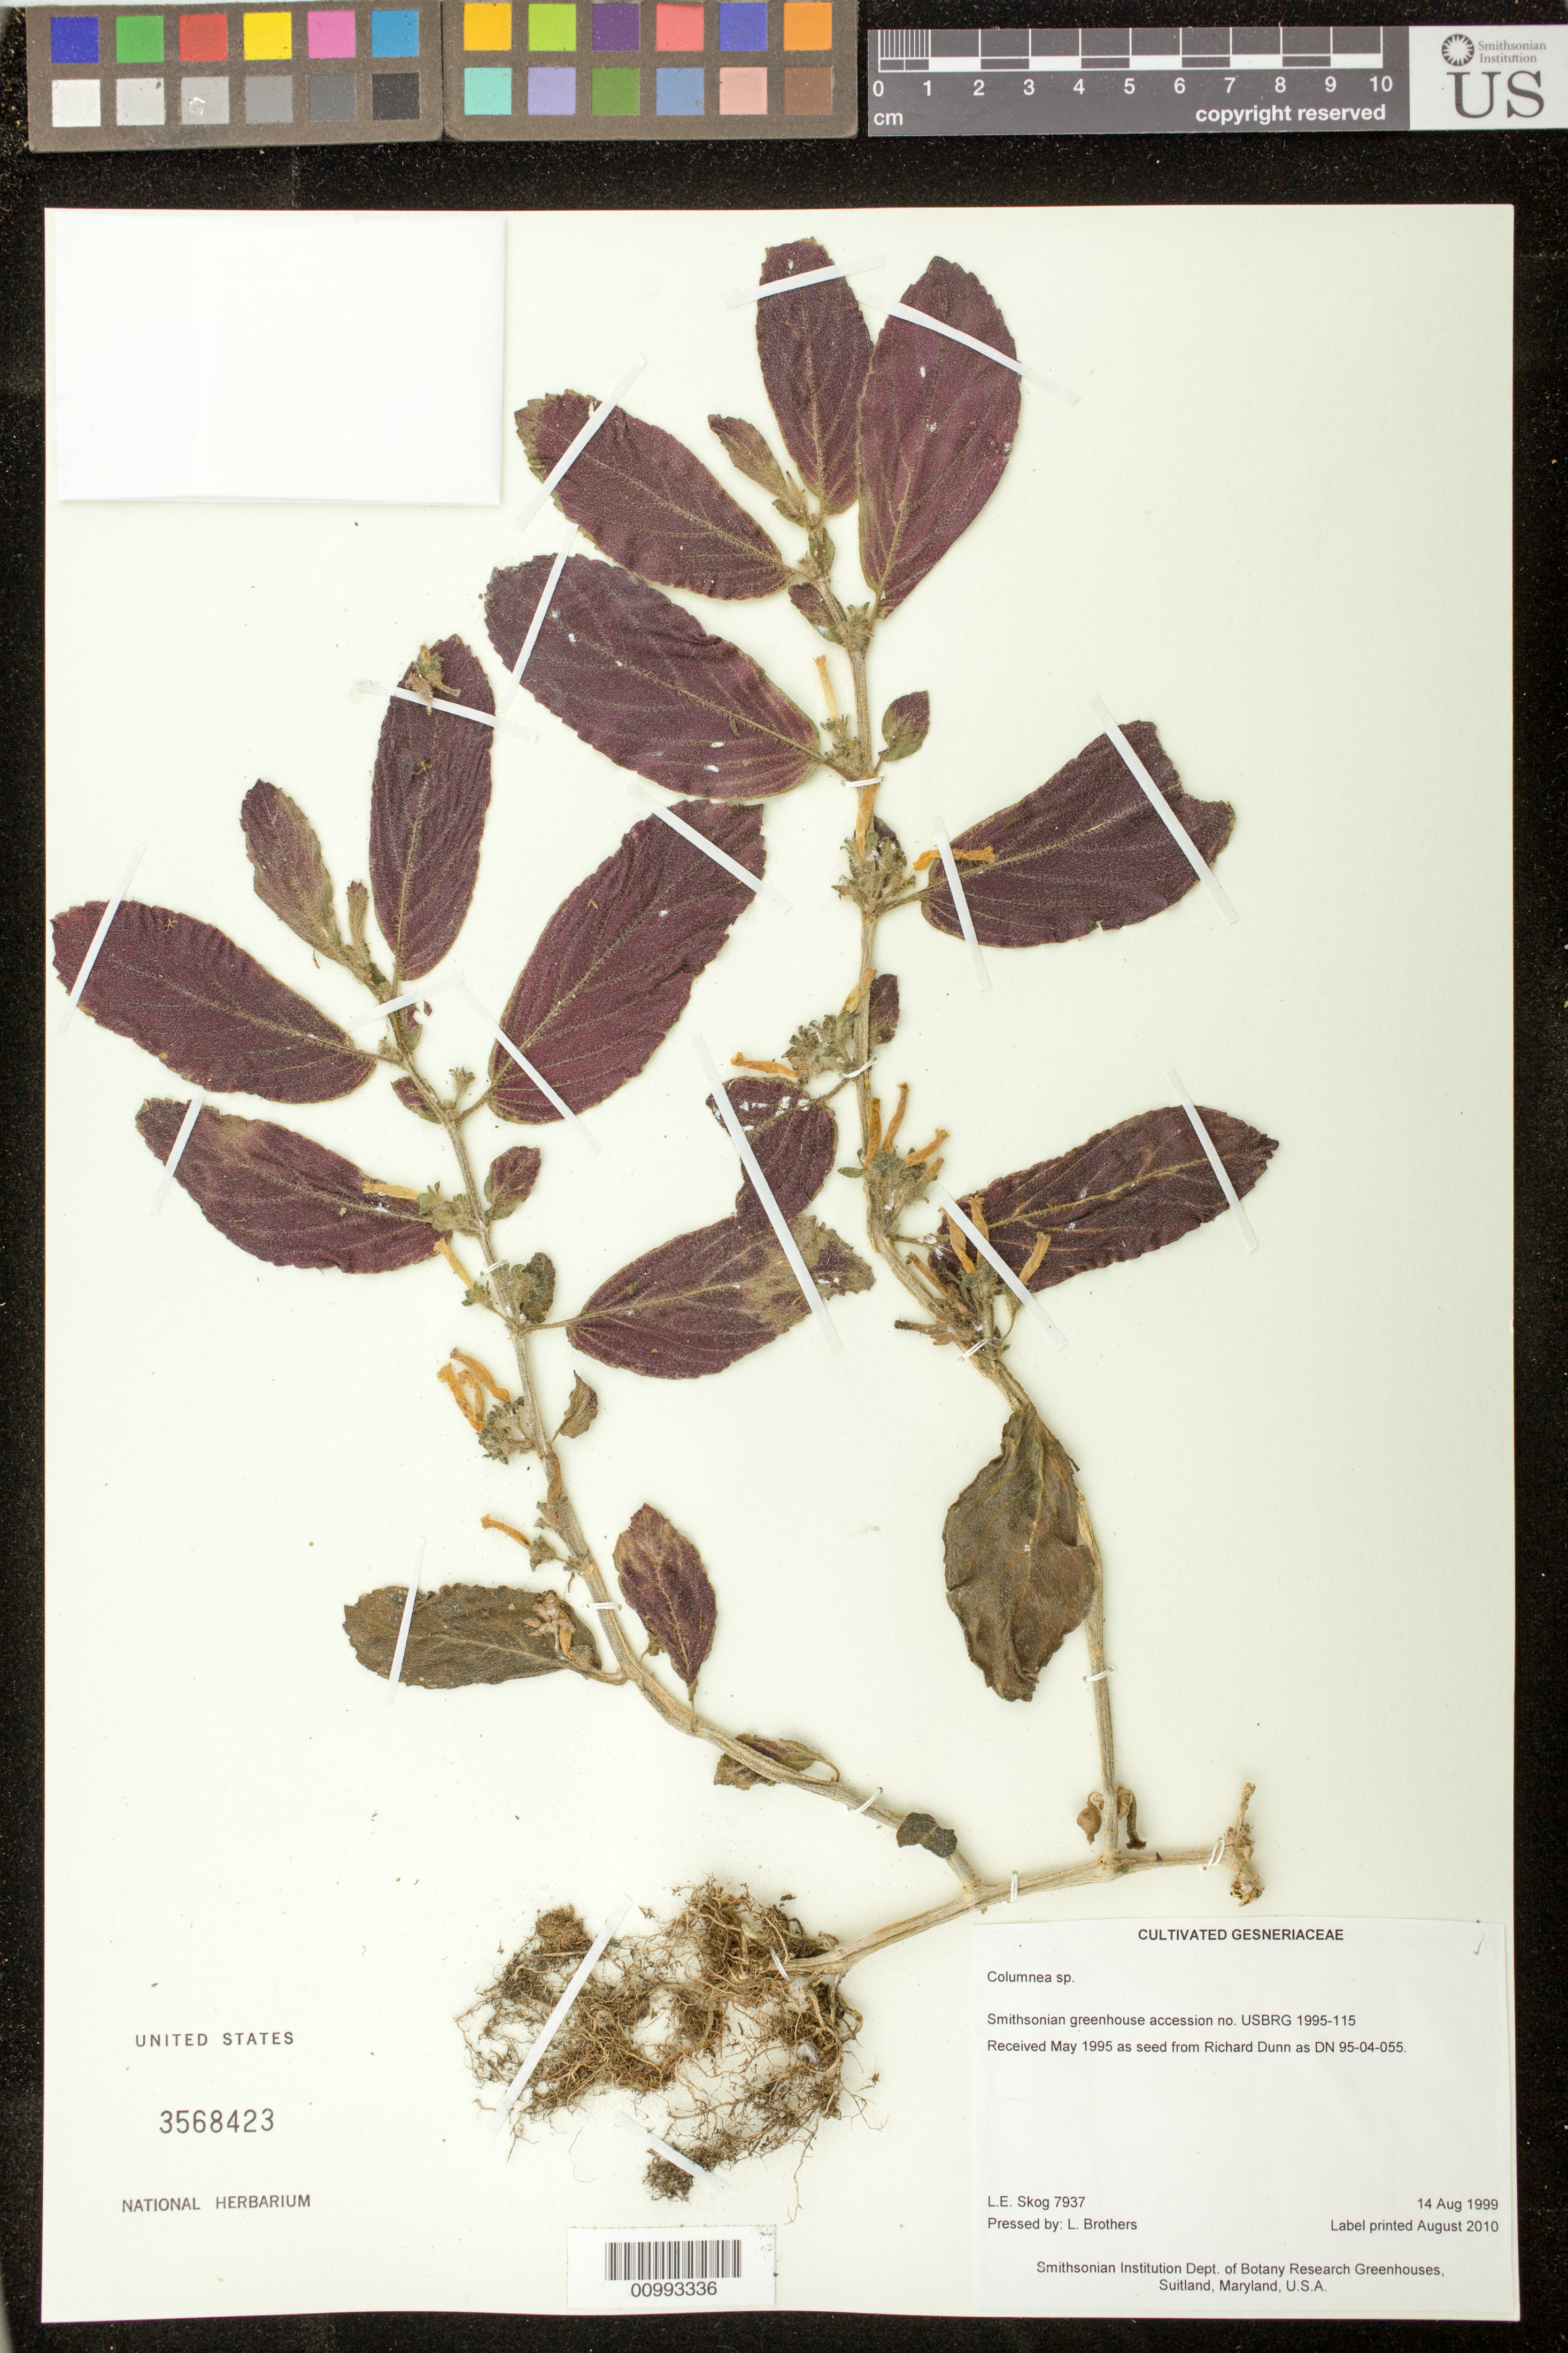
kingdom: Plantae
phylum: Tracheophyta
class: Magnoliopsida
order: Lamiales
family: Gesneriaceae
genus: Columnea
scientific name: Columnea sp.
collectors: L. E. Skog & L. Brothers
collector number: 7937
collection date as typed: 14 Aug 1999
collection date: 1999-08-14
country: United States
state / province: Maryland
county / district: Prince George's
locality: Smithsonian Institution Dept. of Botany Research Greenhouses, Suitland, Maryland, U.S.A.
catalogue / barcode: US 3568423